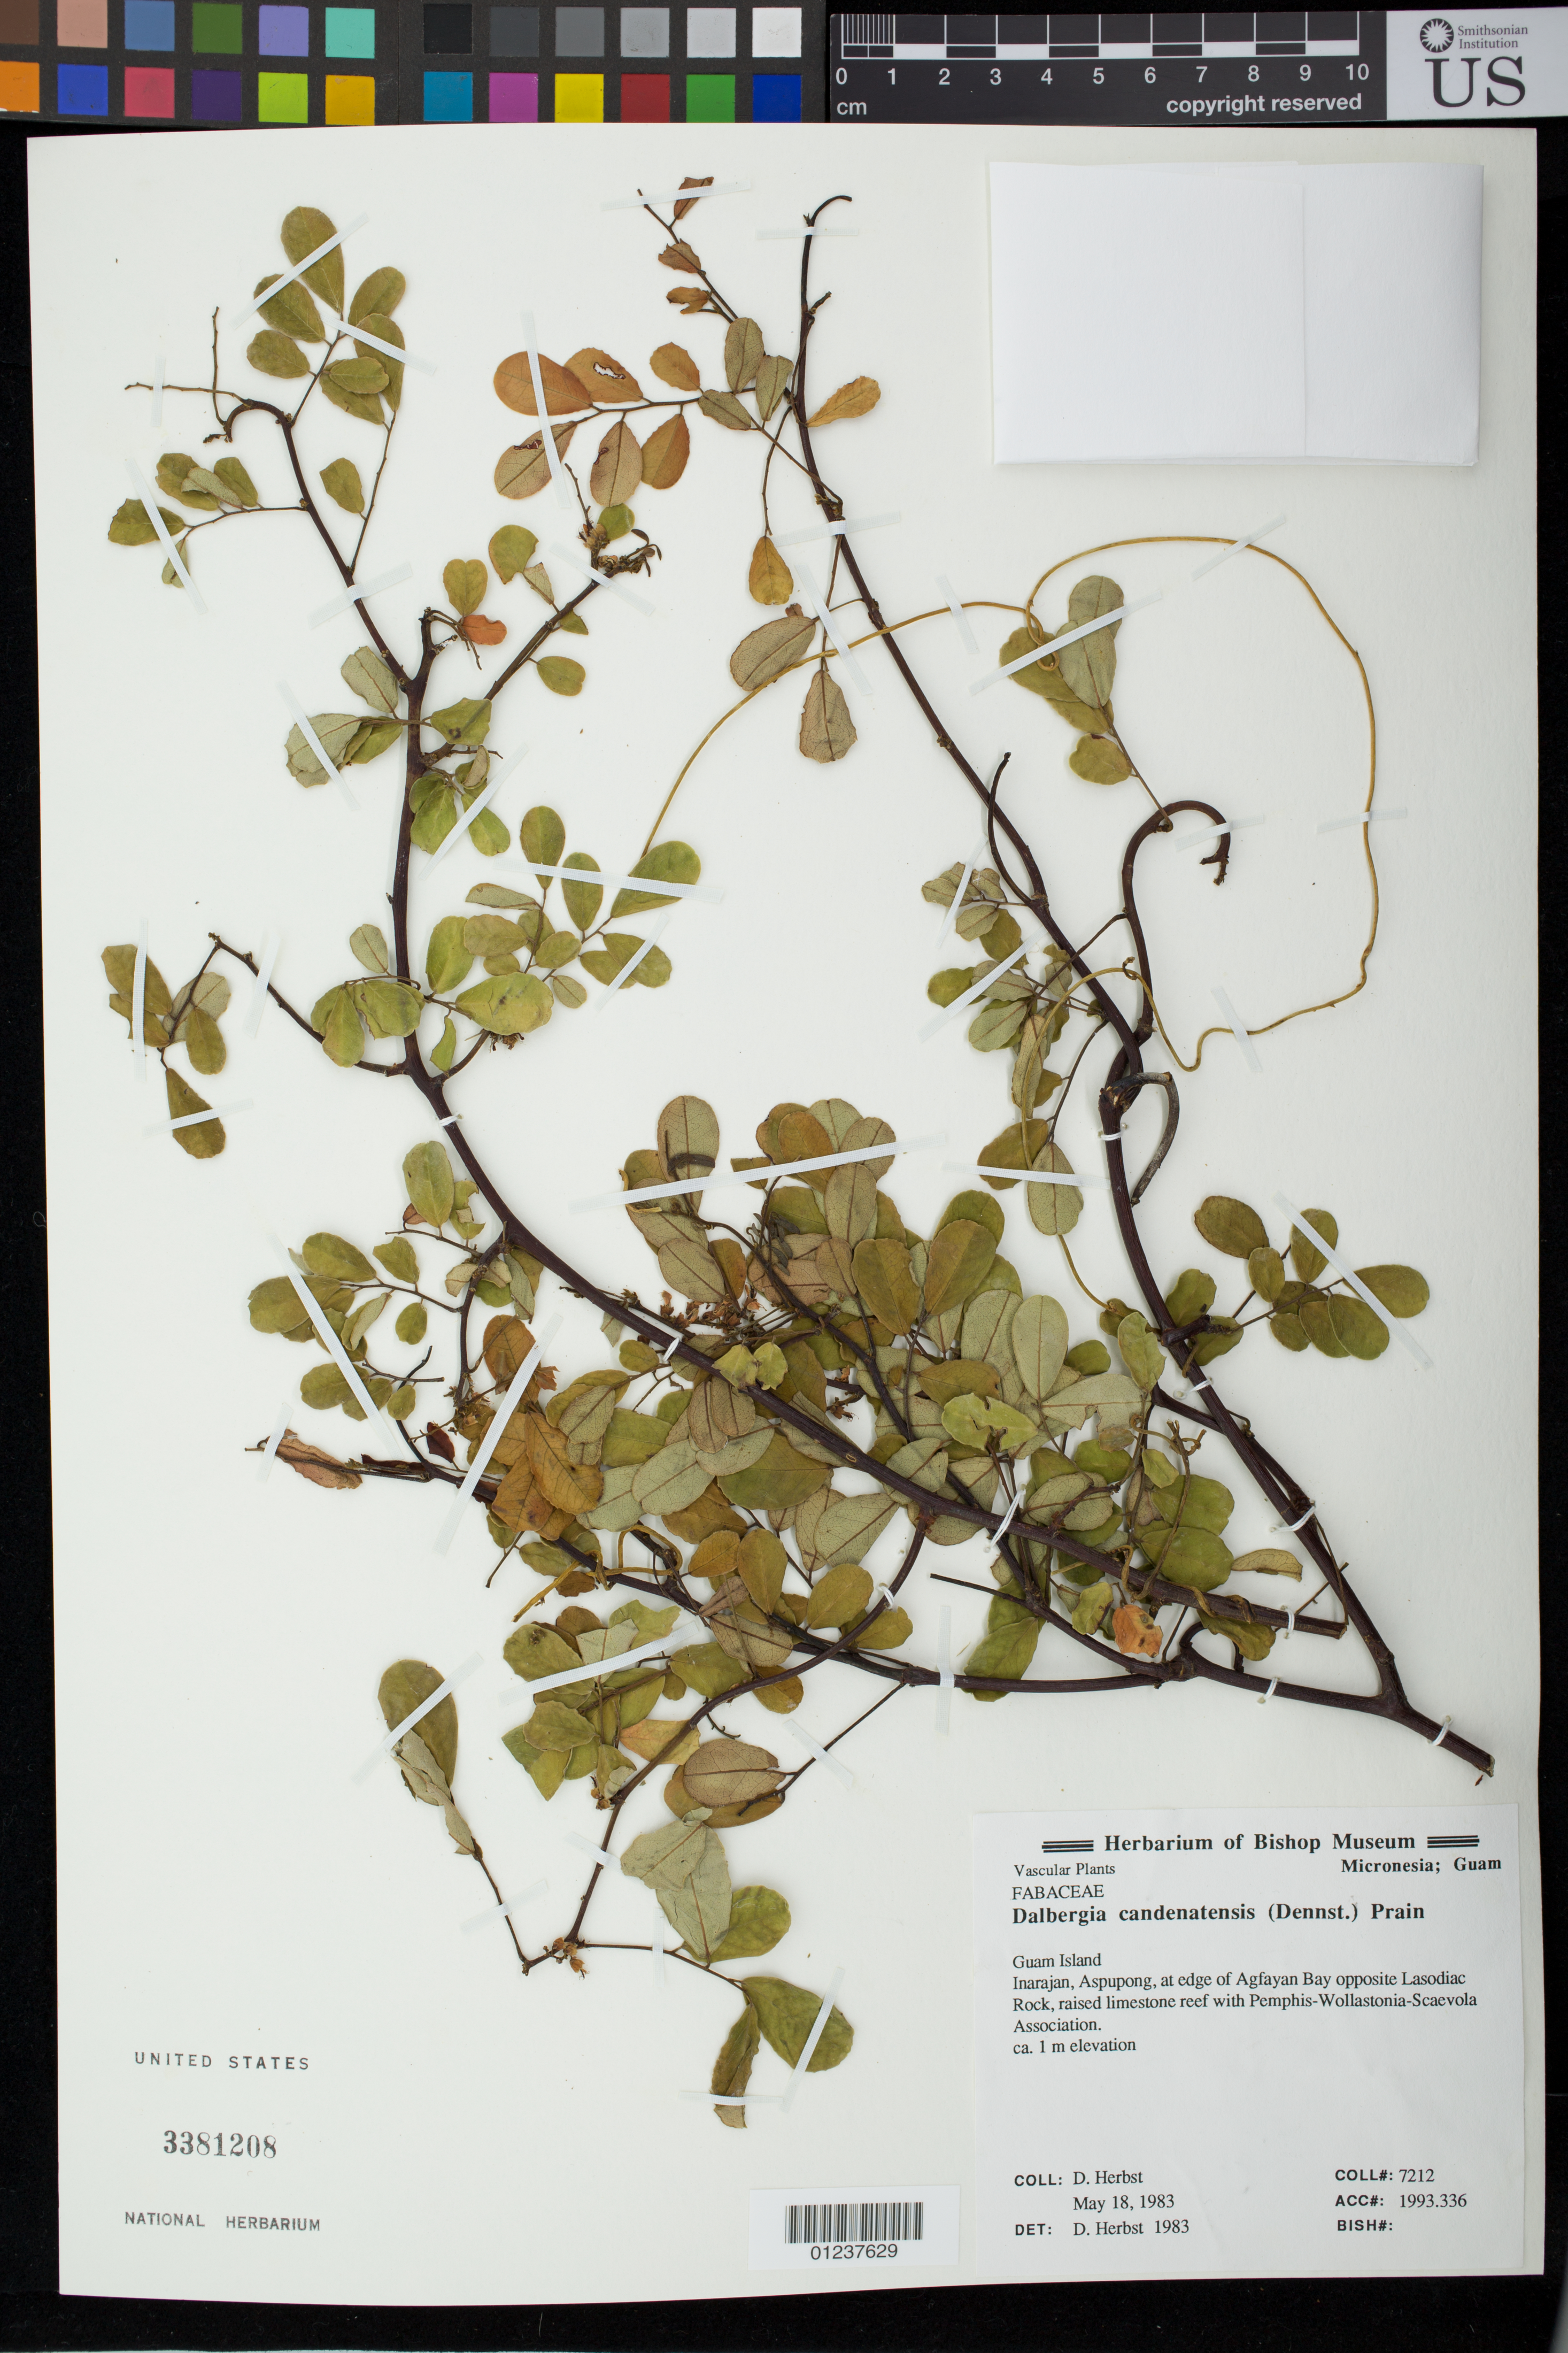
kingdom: Plantae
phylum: Tracheophyta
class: Magnoliopsida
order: Fabales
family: Fabaceae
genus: Dalbergia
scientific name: Dalbergia candenatensis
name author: (Dennst.) Pr.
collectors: D. Herbst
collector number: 7212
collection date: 1983-05-18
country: Guam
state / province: Inarajan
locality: Aspupong, at edge of Agfayan Bay opposite Lasodiac Rock.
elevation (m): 1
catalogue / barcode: US 3381208